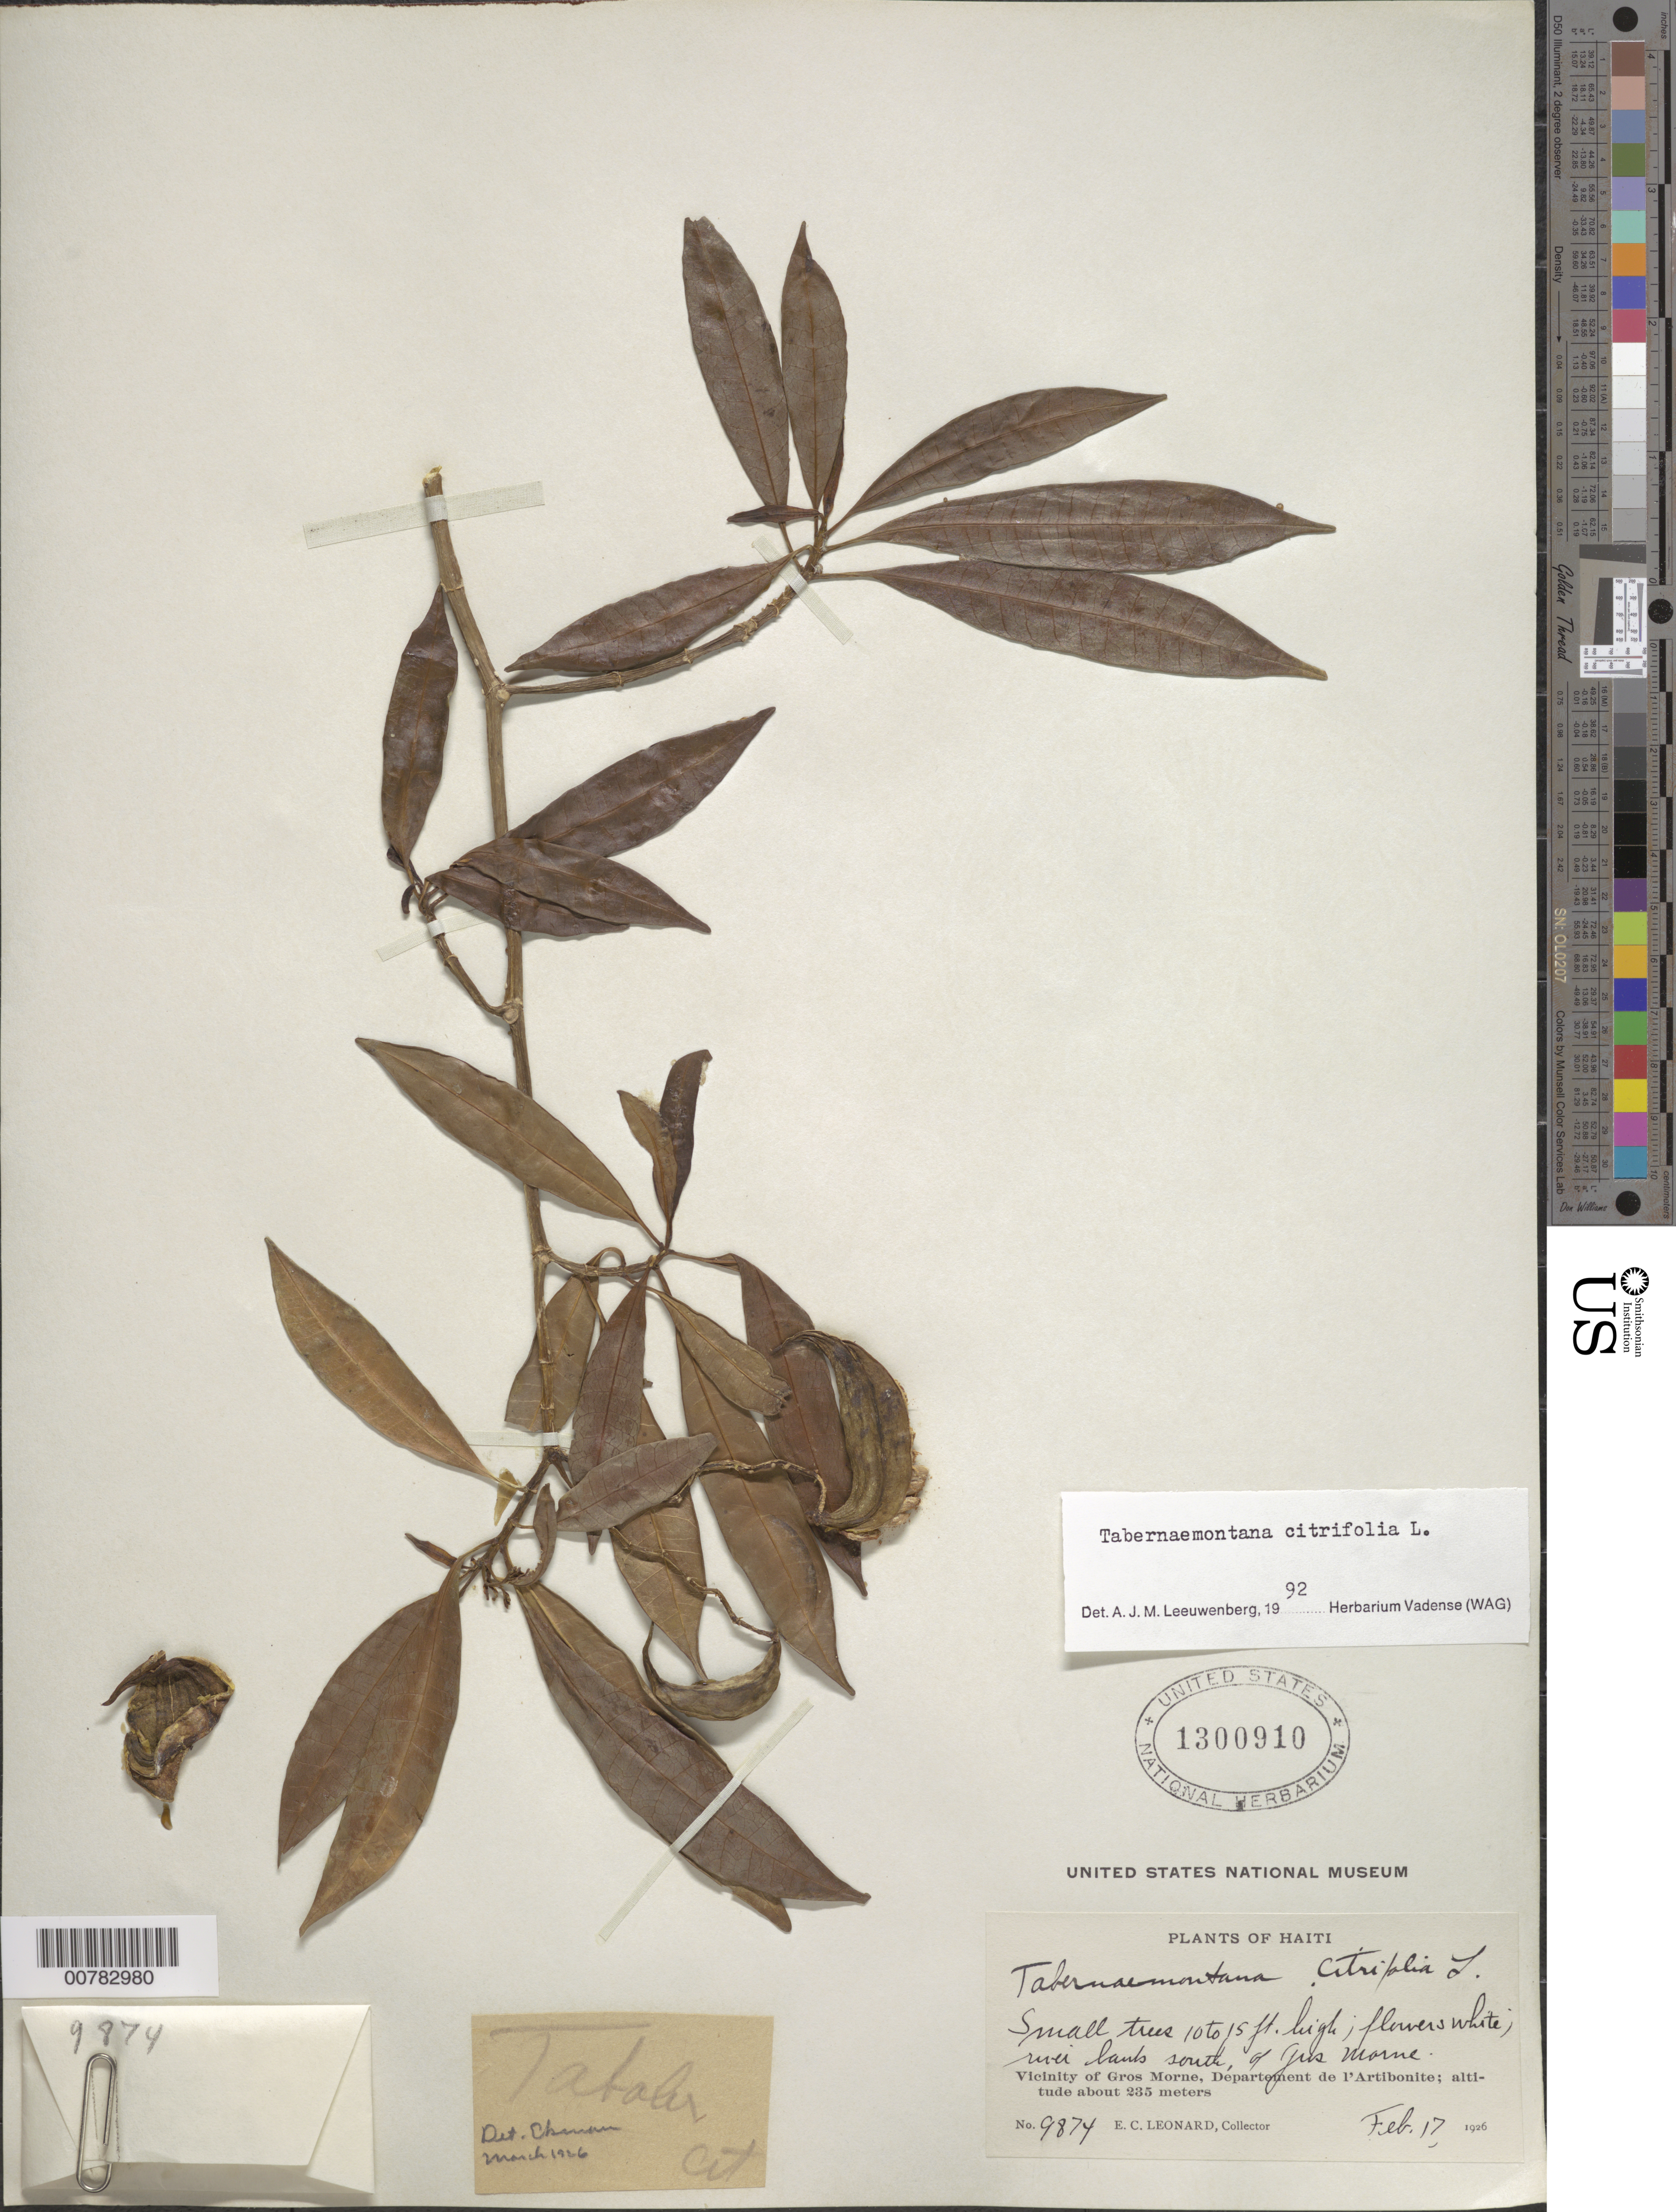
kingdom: Plantae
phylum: Tracheophyta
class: Magnoliopsida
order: Gentianales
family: Apocynaceae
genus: Tabernaemontana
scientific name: Tabernaemontana citrifolia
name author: L.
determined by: Leeuwenberg, A. J. M.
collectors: E. C. Leonard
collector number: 9874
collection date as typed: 17 Feb 1926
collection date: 1926-02-17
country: Haiti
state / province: Artibonite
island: Hispaniola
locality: Vicinity of Gros Morne, south of Gros Morne.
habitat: River banks.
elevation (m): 235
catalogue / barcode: US 1300910